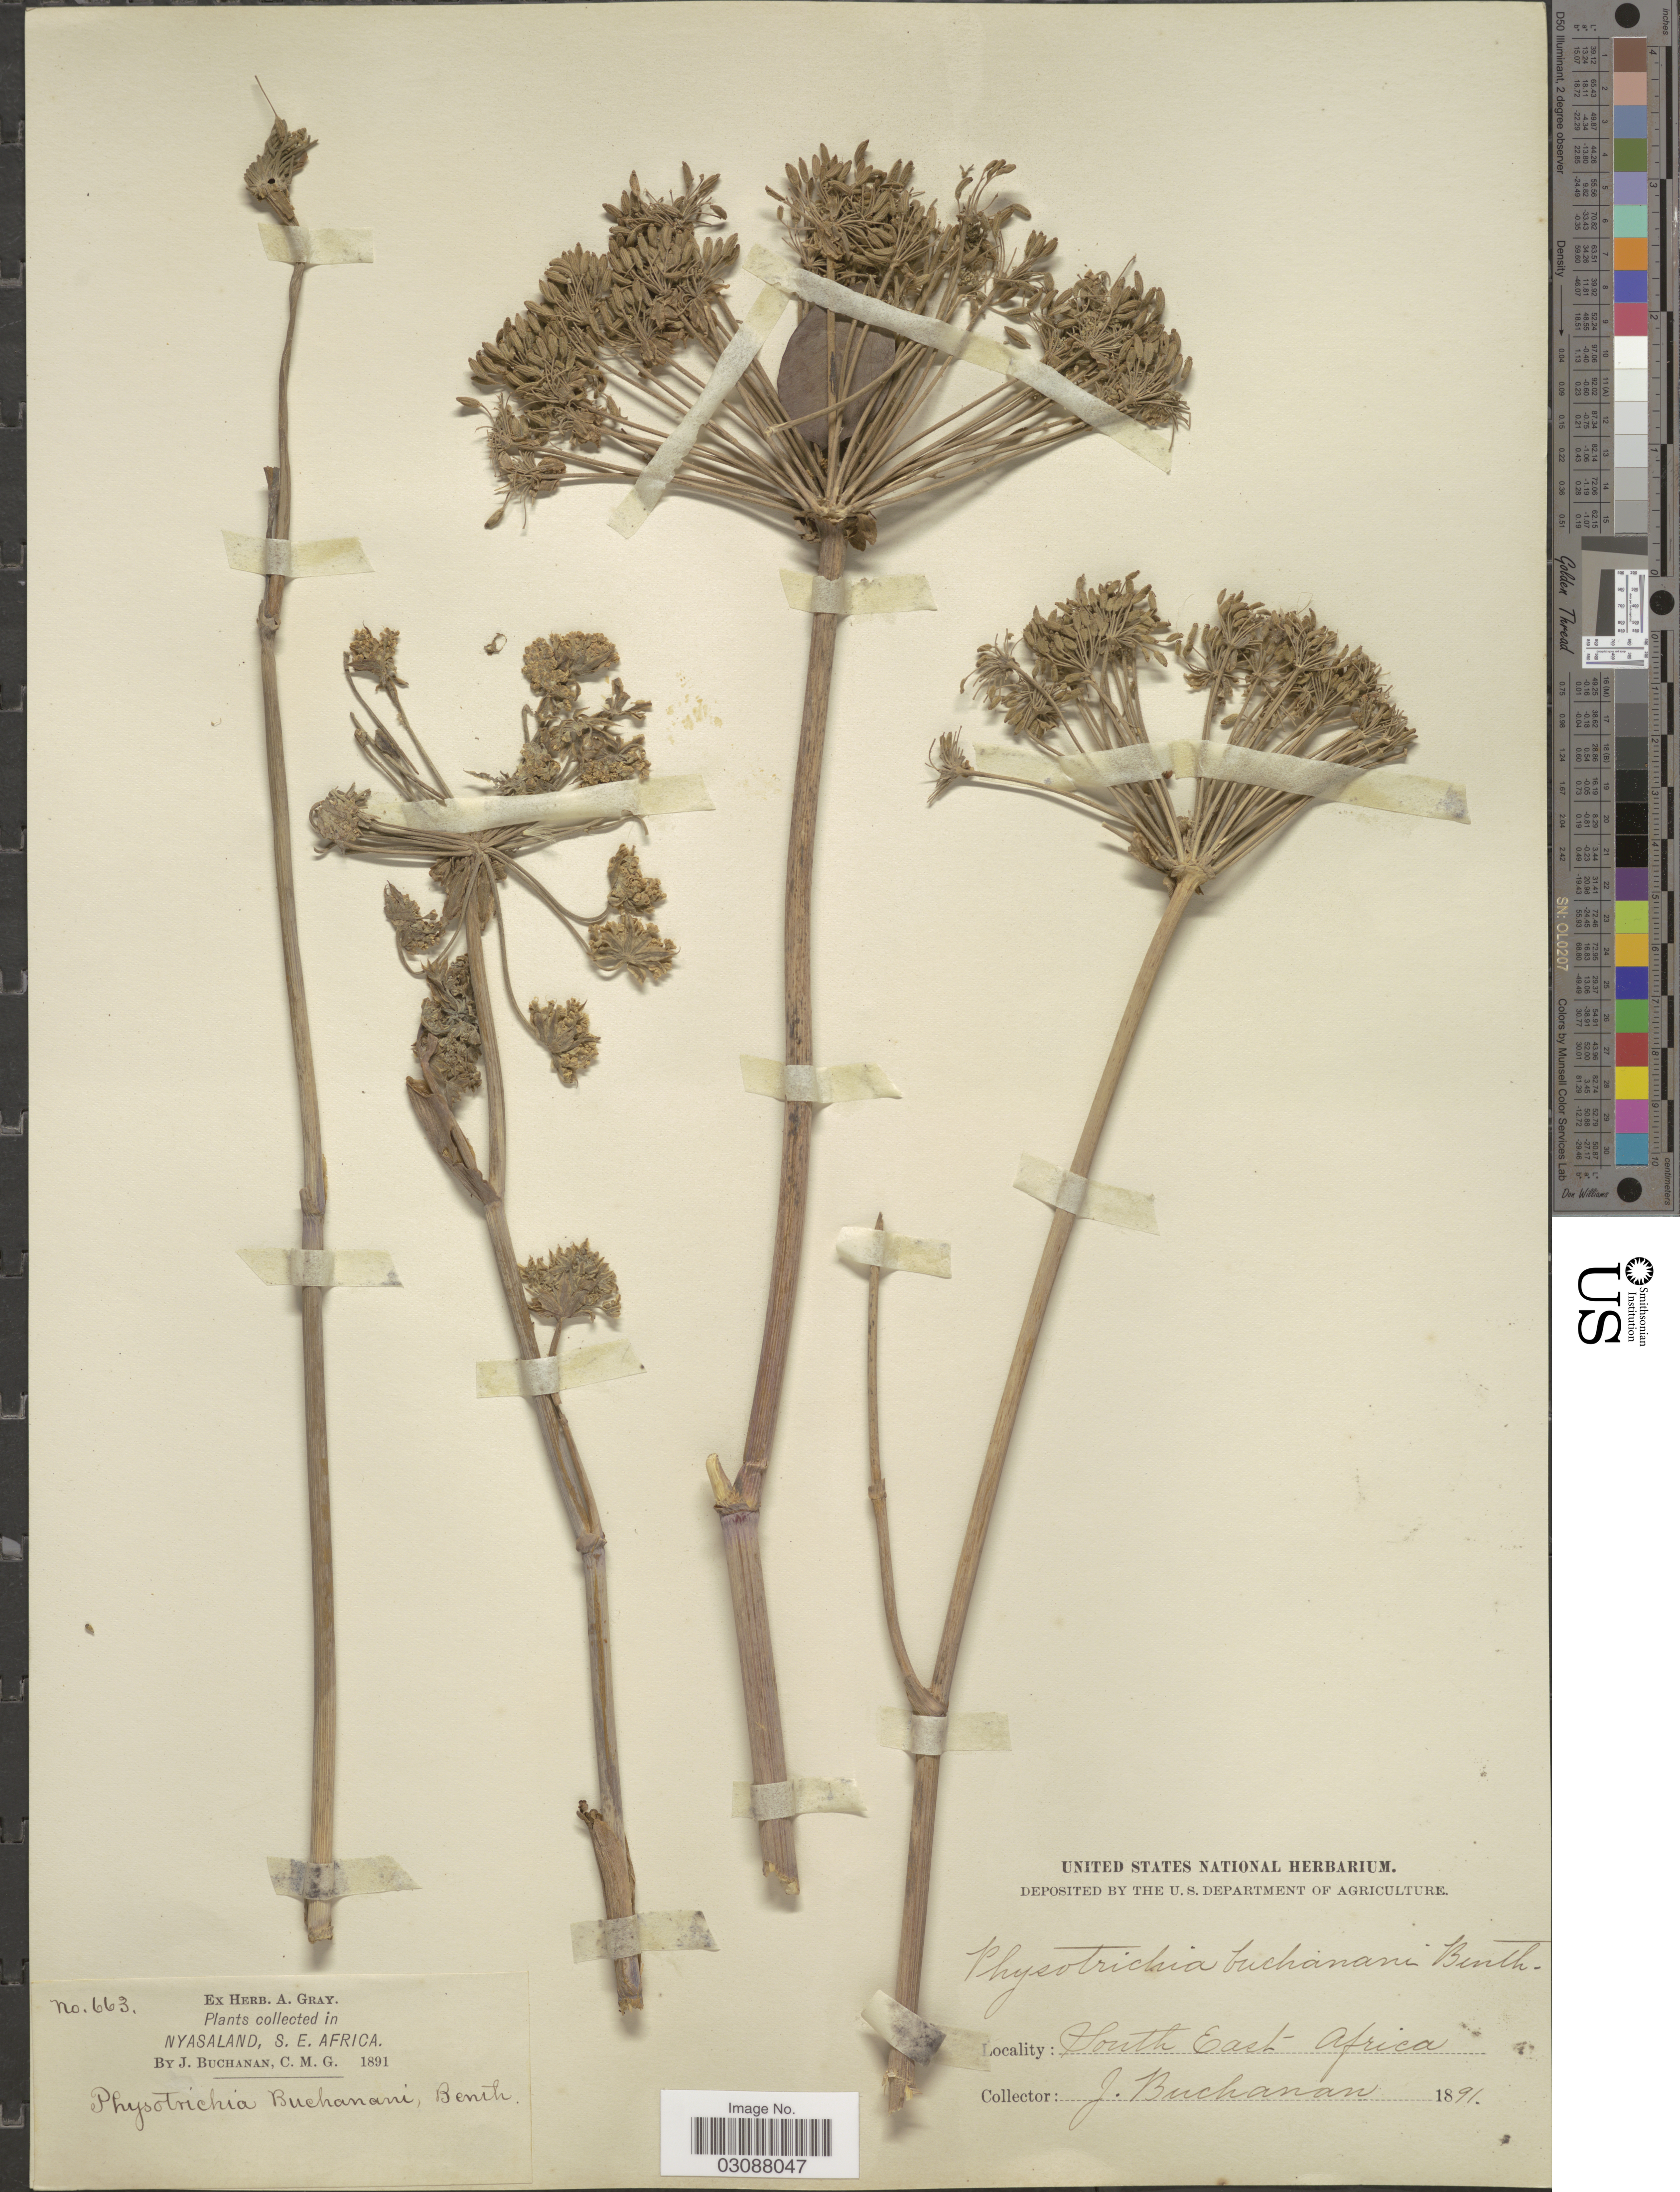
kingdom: Plantae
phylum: Tracheophyta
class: Magnoliopsida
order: Apiales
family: Apiaceae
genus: Diplolophium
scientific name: Diplolophium buchananii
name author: (Benth. ex Oliv.) C. Norman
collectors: J. Buchanan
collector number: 663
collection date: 1891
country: Malawi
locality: Nyasaland, South East Africa.